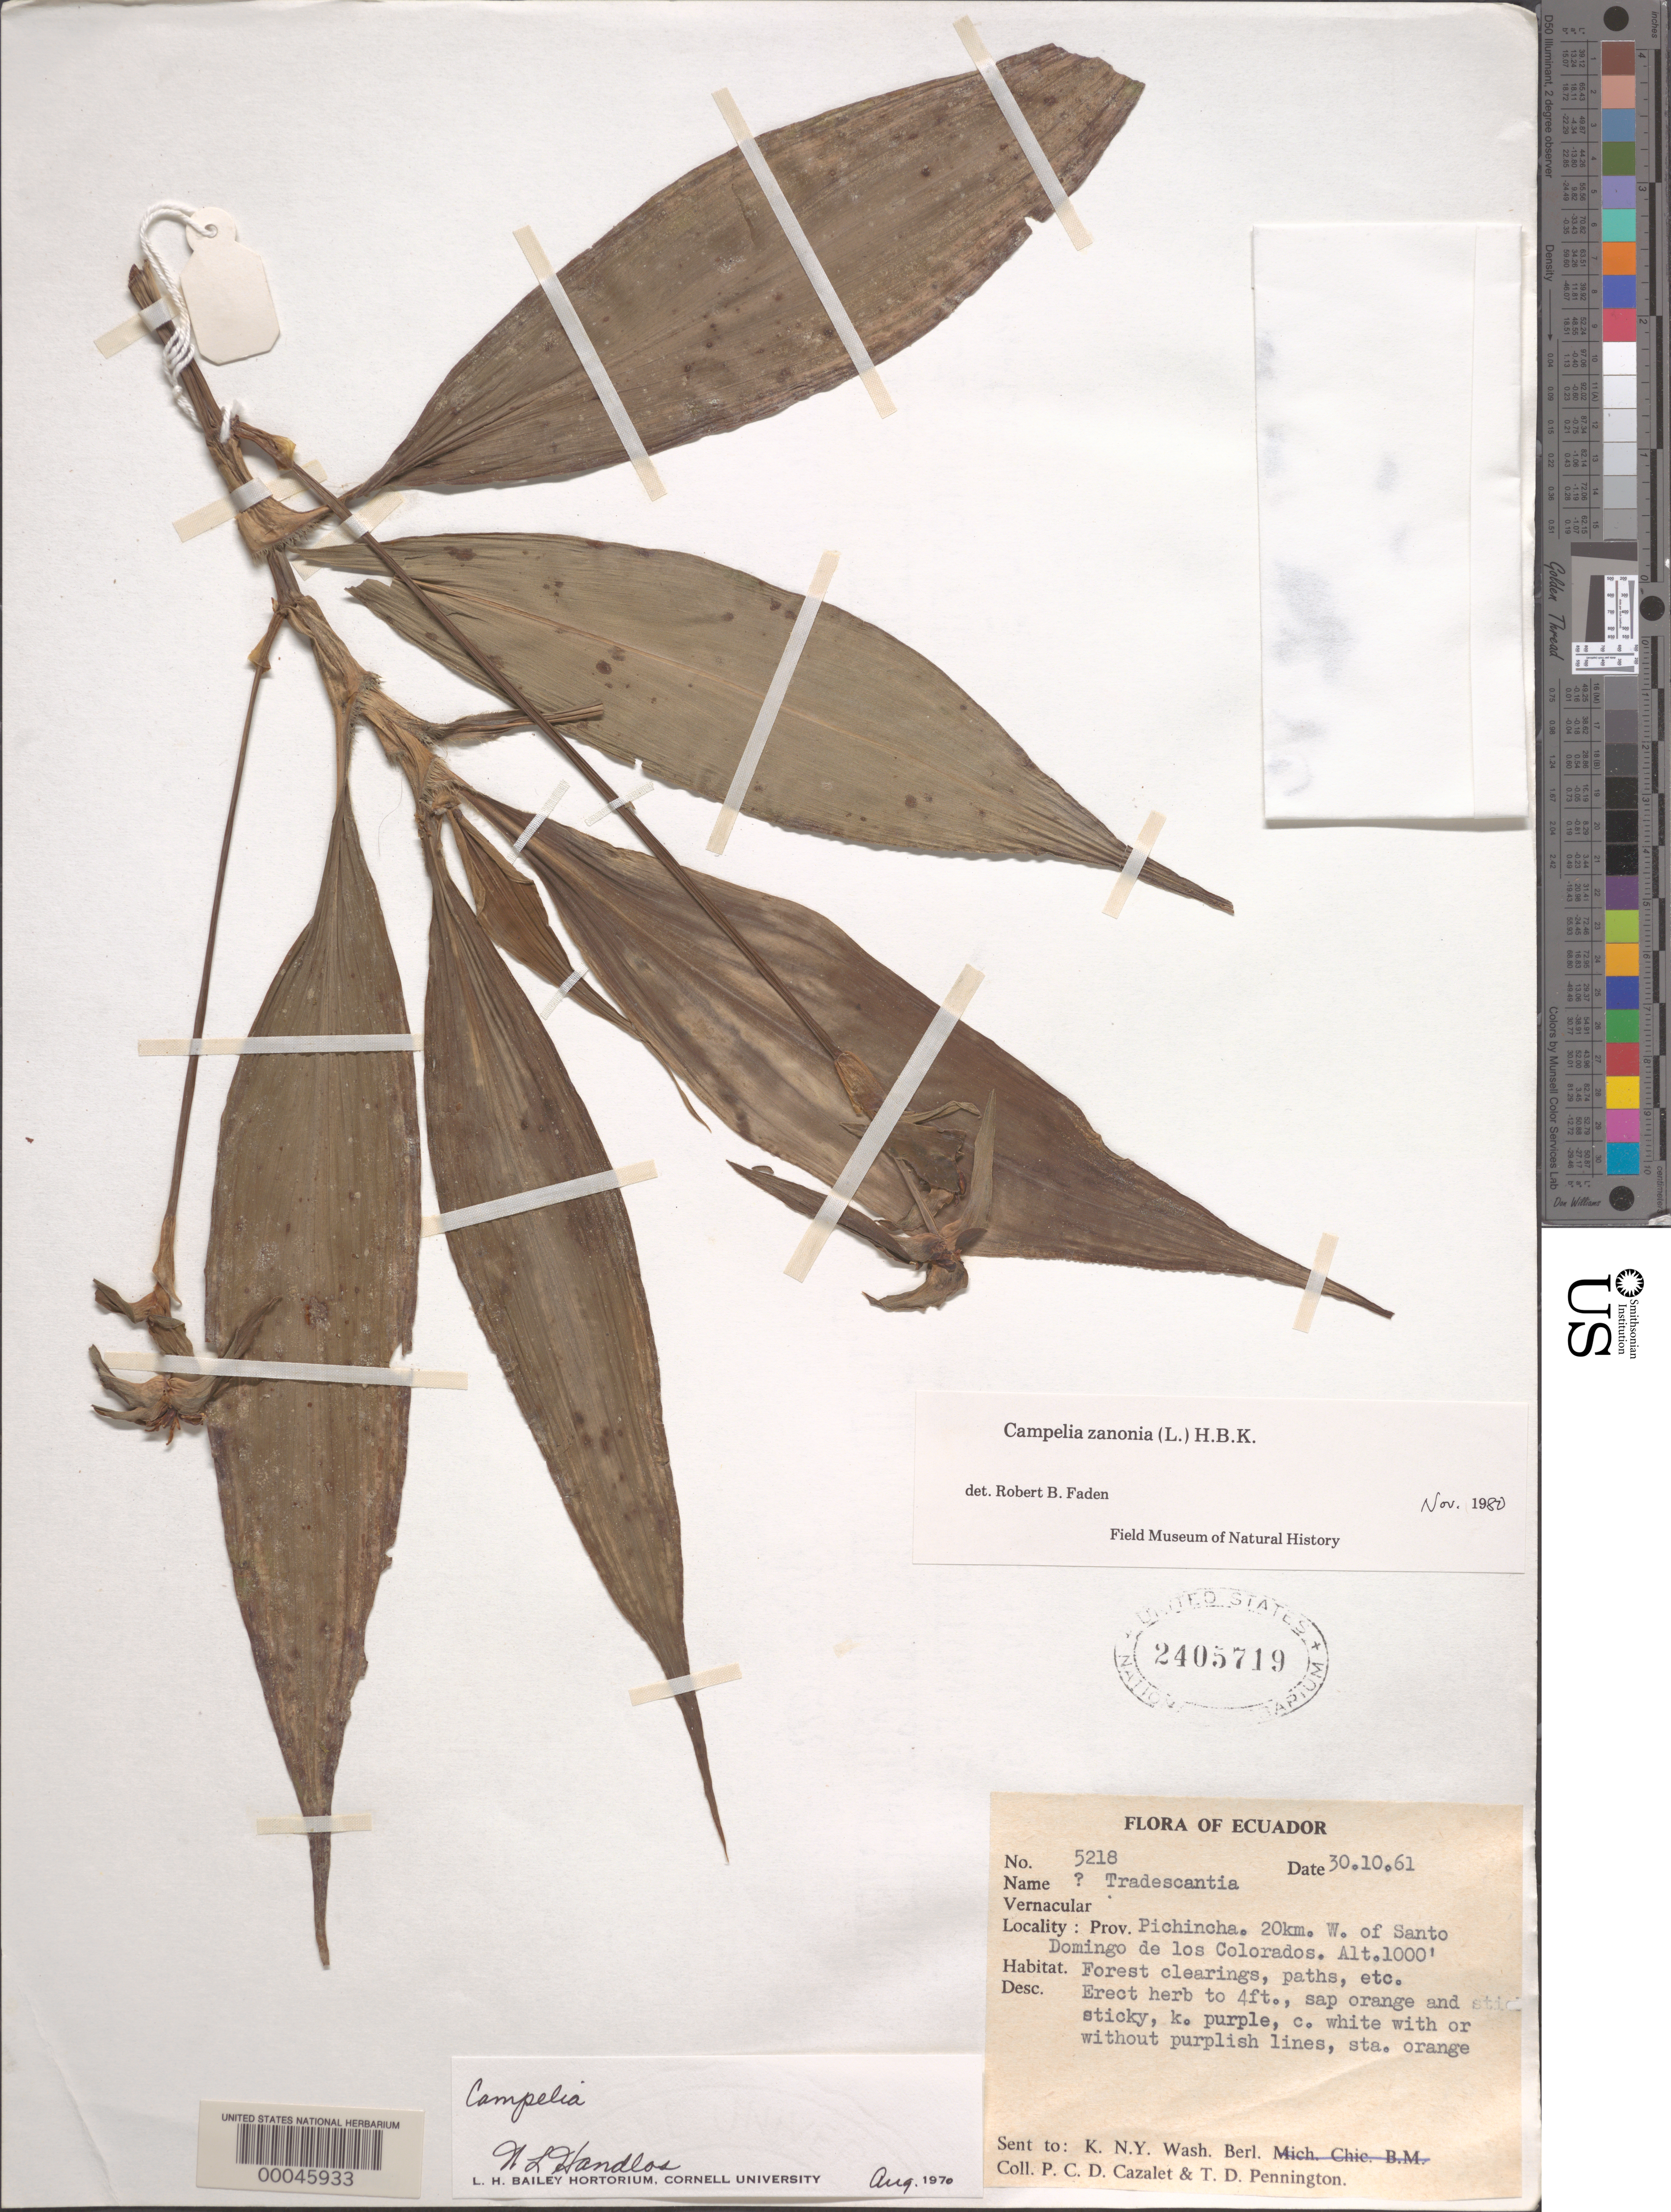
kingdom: Plantae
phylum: Tracheophyta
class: Liliopsida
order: Commelinales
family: Commelinaceae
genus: Tradescantia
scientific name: Tradescantia zanonia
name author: (L.) Sw.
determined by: Faden, Robert B., (US), Smithsonian Institution - National Museum of Natural History (UNITED STATES)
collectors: P. Cazalet & T. D. Pennington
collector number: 5218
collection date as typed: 30 Oct 1961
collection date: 1961-10-30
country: Ecuador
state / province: Pichincha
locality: W of Santo Domingo de los Colorados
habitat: Forest clearing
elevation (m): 305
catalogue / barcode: US 2405719